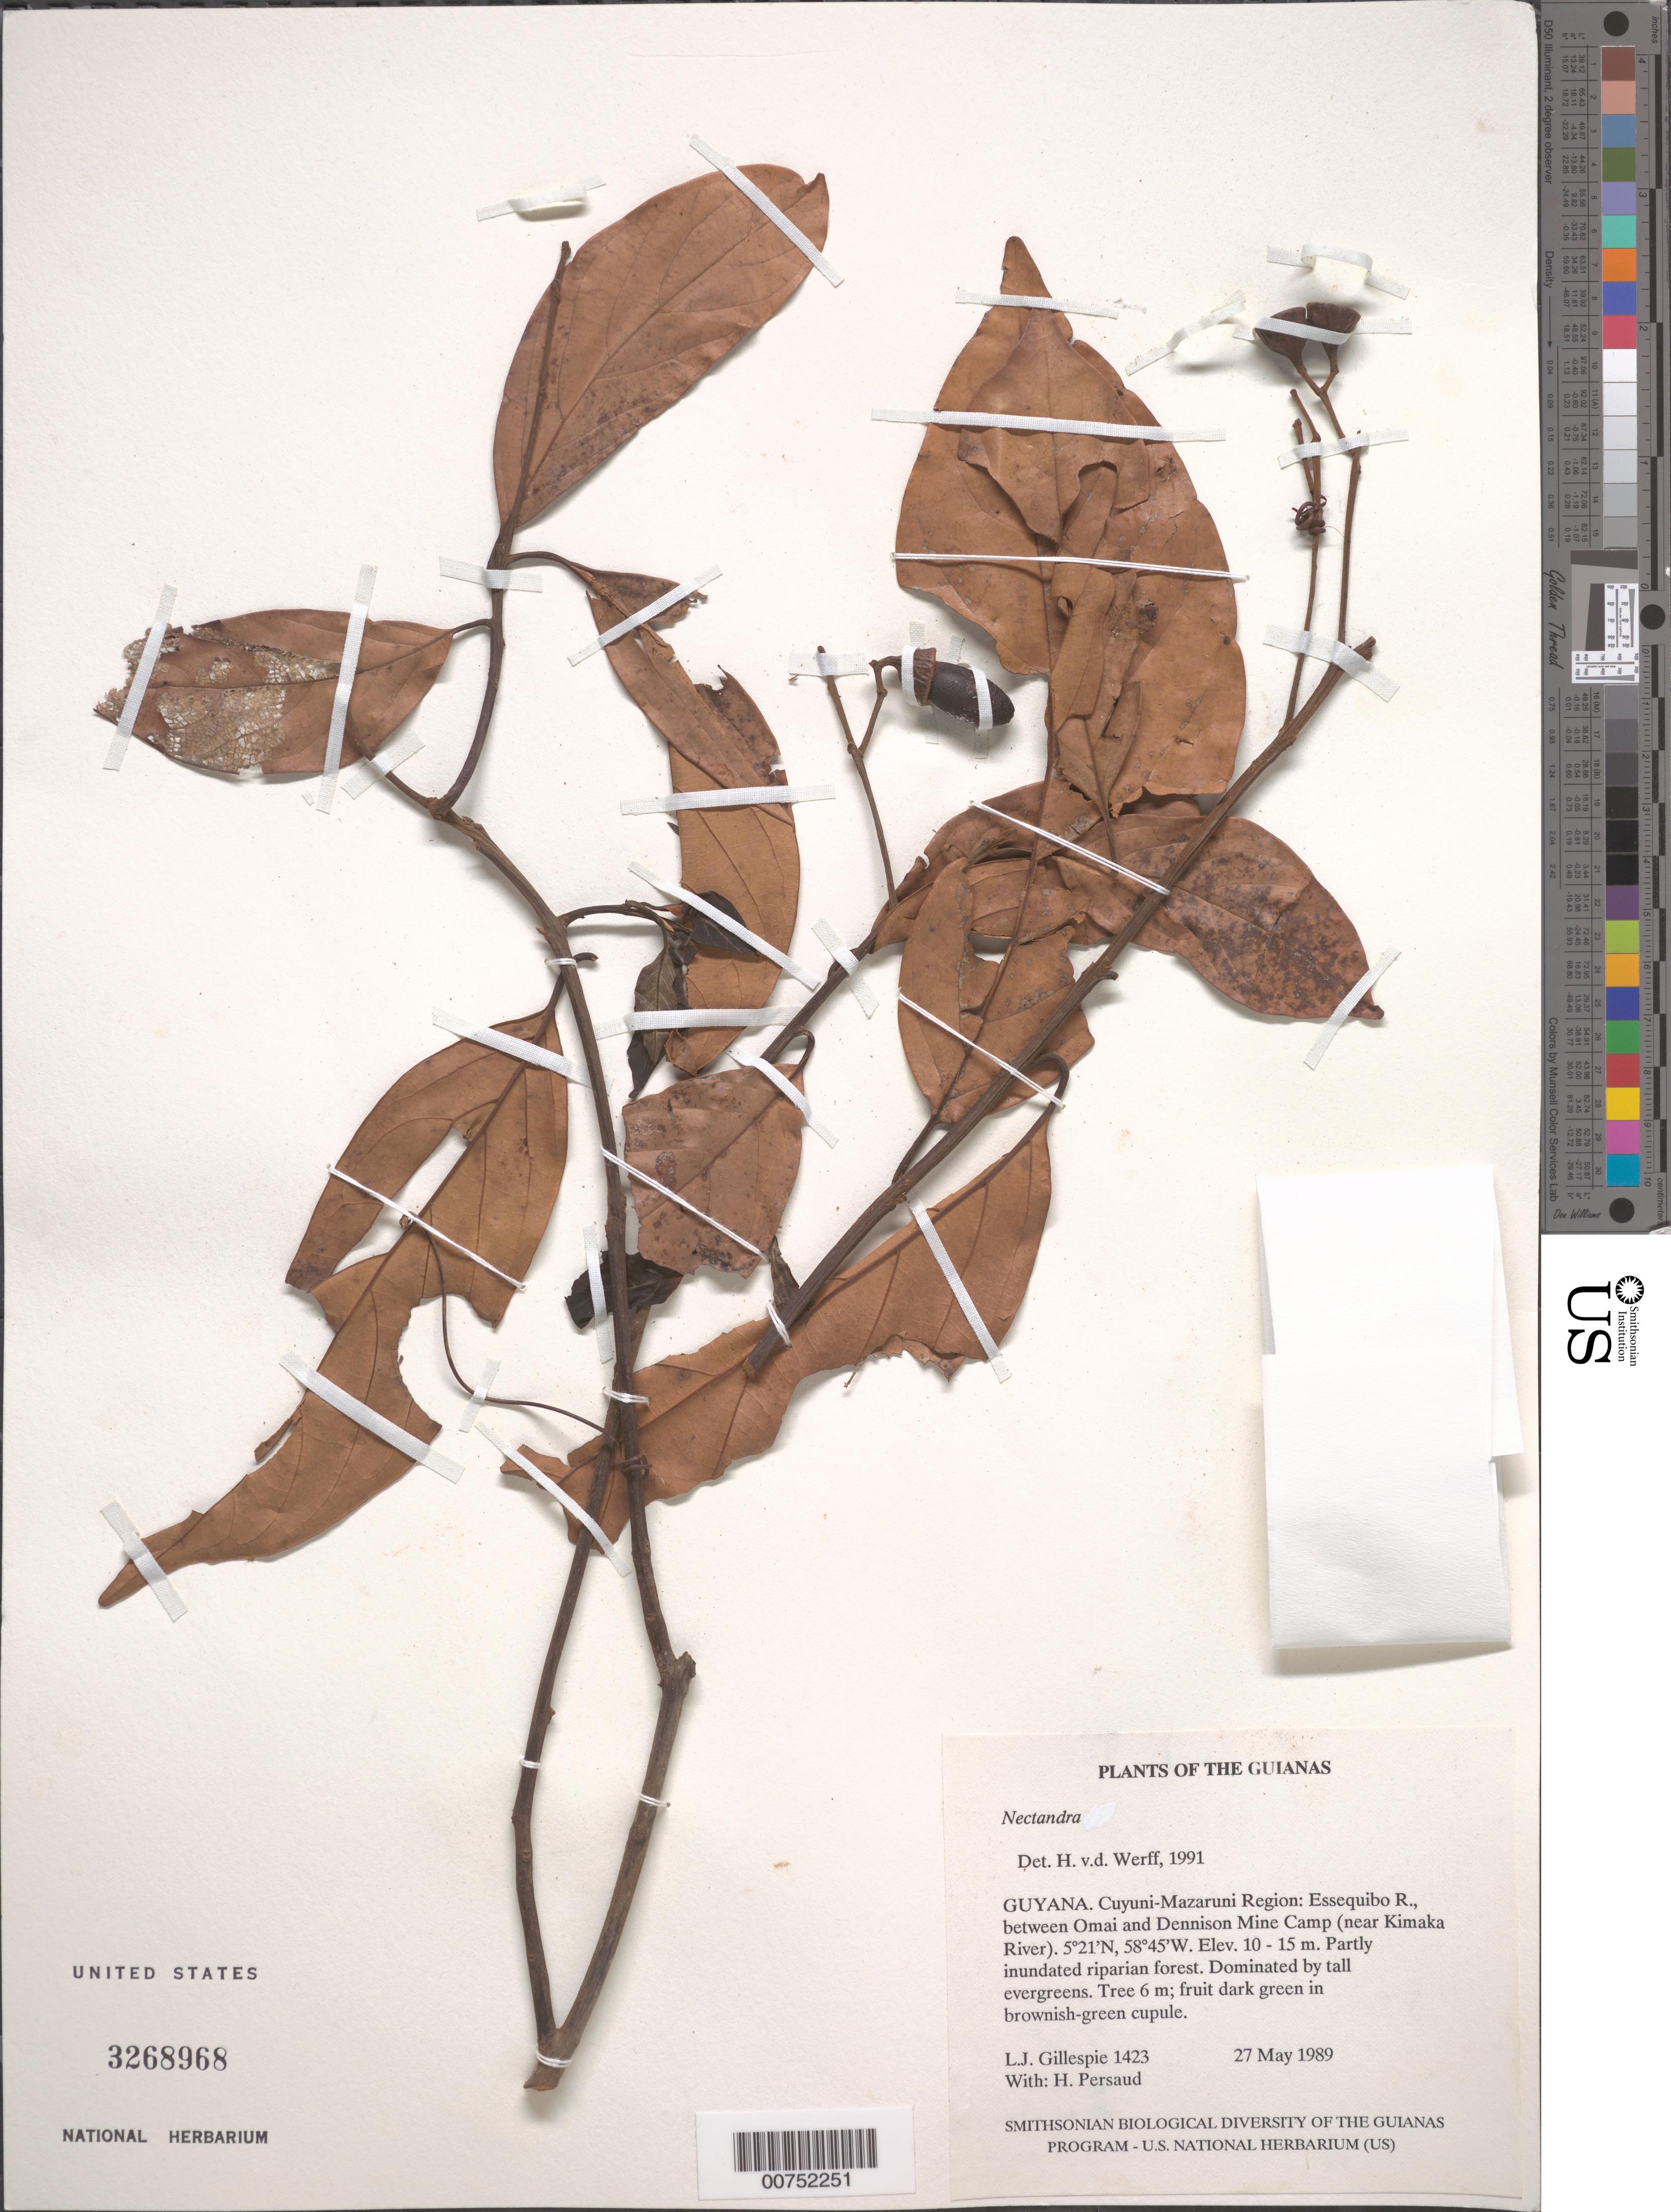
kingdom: Plantae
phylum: Tracheophyta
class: Magnoliopsida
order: Laurales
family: Lauraceae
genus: Nectandra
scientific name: Nectandra sp.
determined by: van der Werff, H., (MO), Missouri Botanical Garden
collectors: L. J. Gillespie & H. Persaud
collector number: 1423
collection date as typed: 27 May 1989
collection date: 1989-05-27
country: Guyana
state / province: Cuyuni-Mazaruni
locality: Essequibo R., between Omai and Dennison Mine Camp (near Kumaka River)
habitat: Partly inundated riparian forest. Dominated by tall evergreens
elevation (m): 10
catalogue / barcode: US 3268968